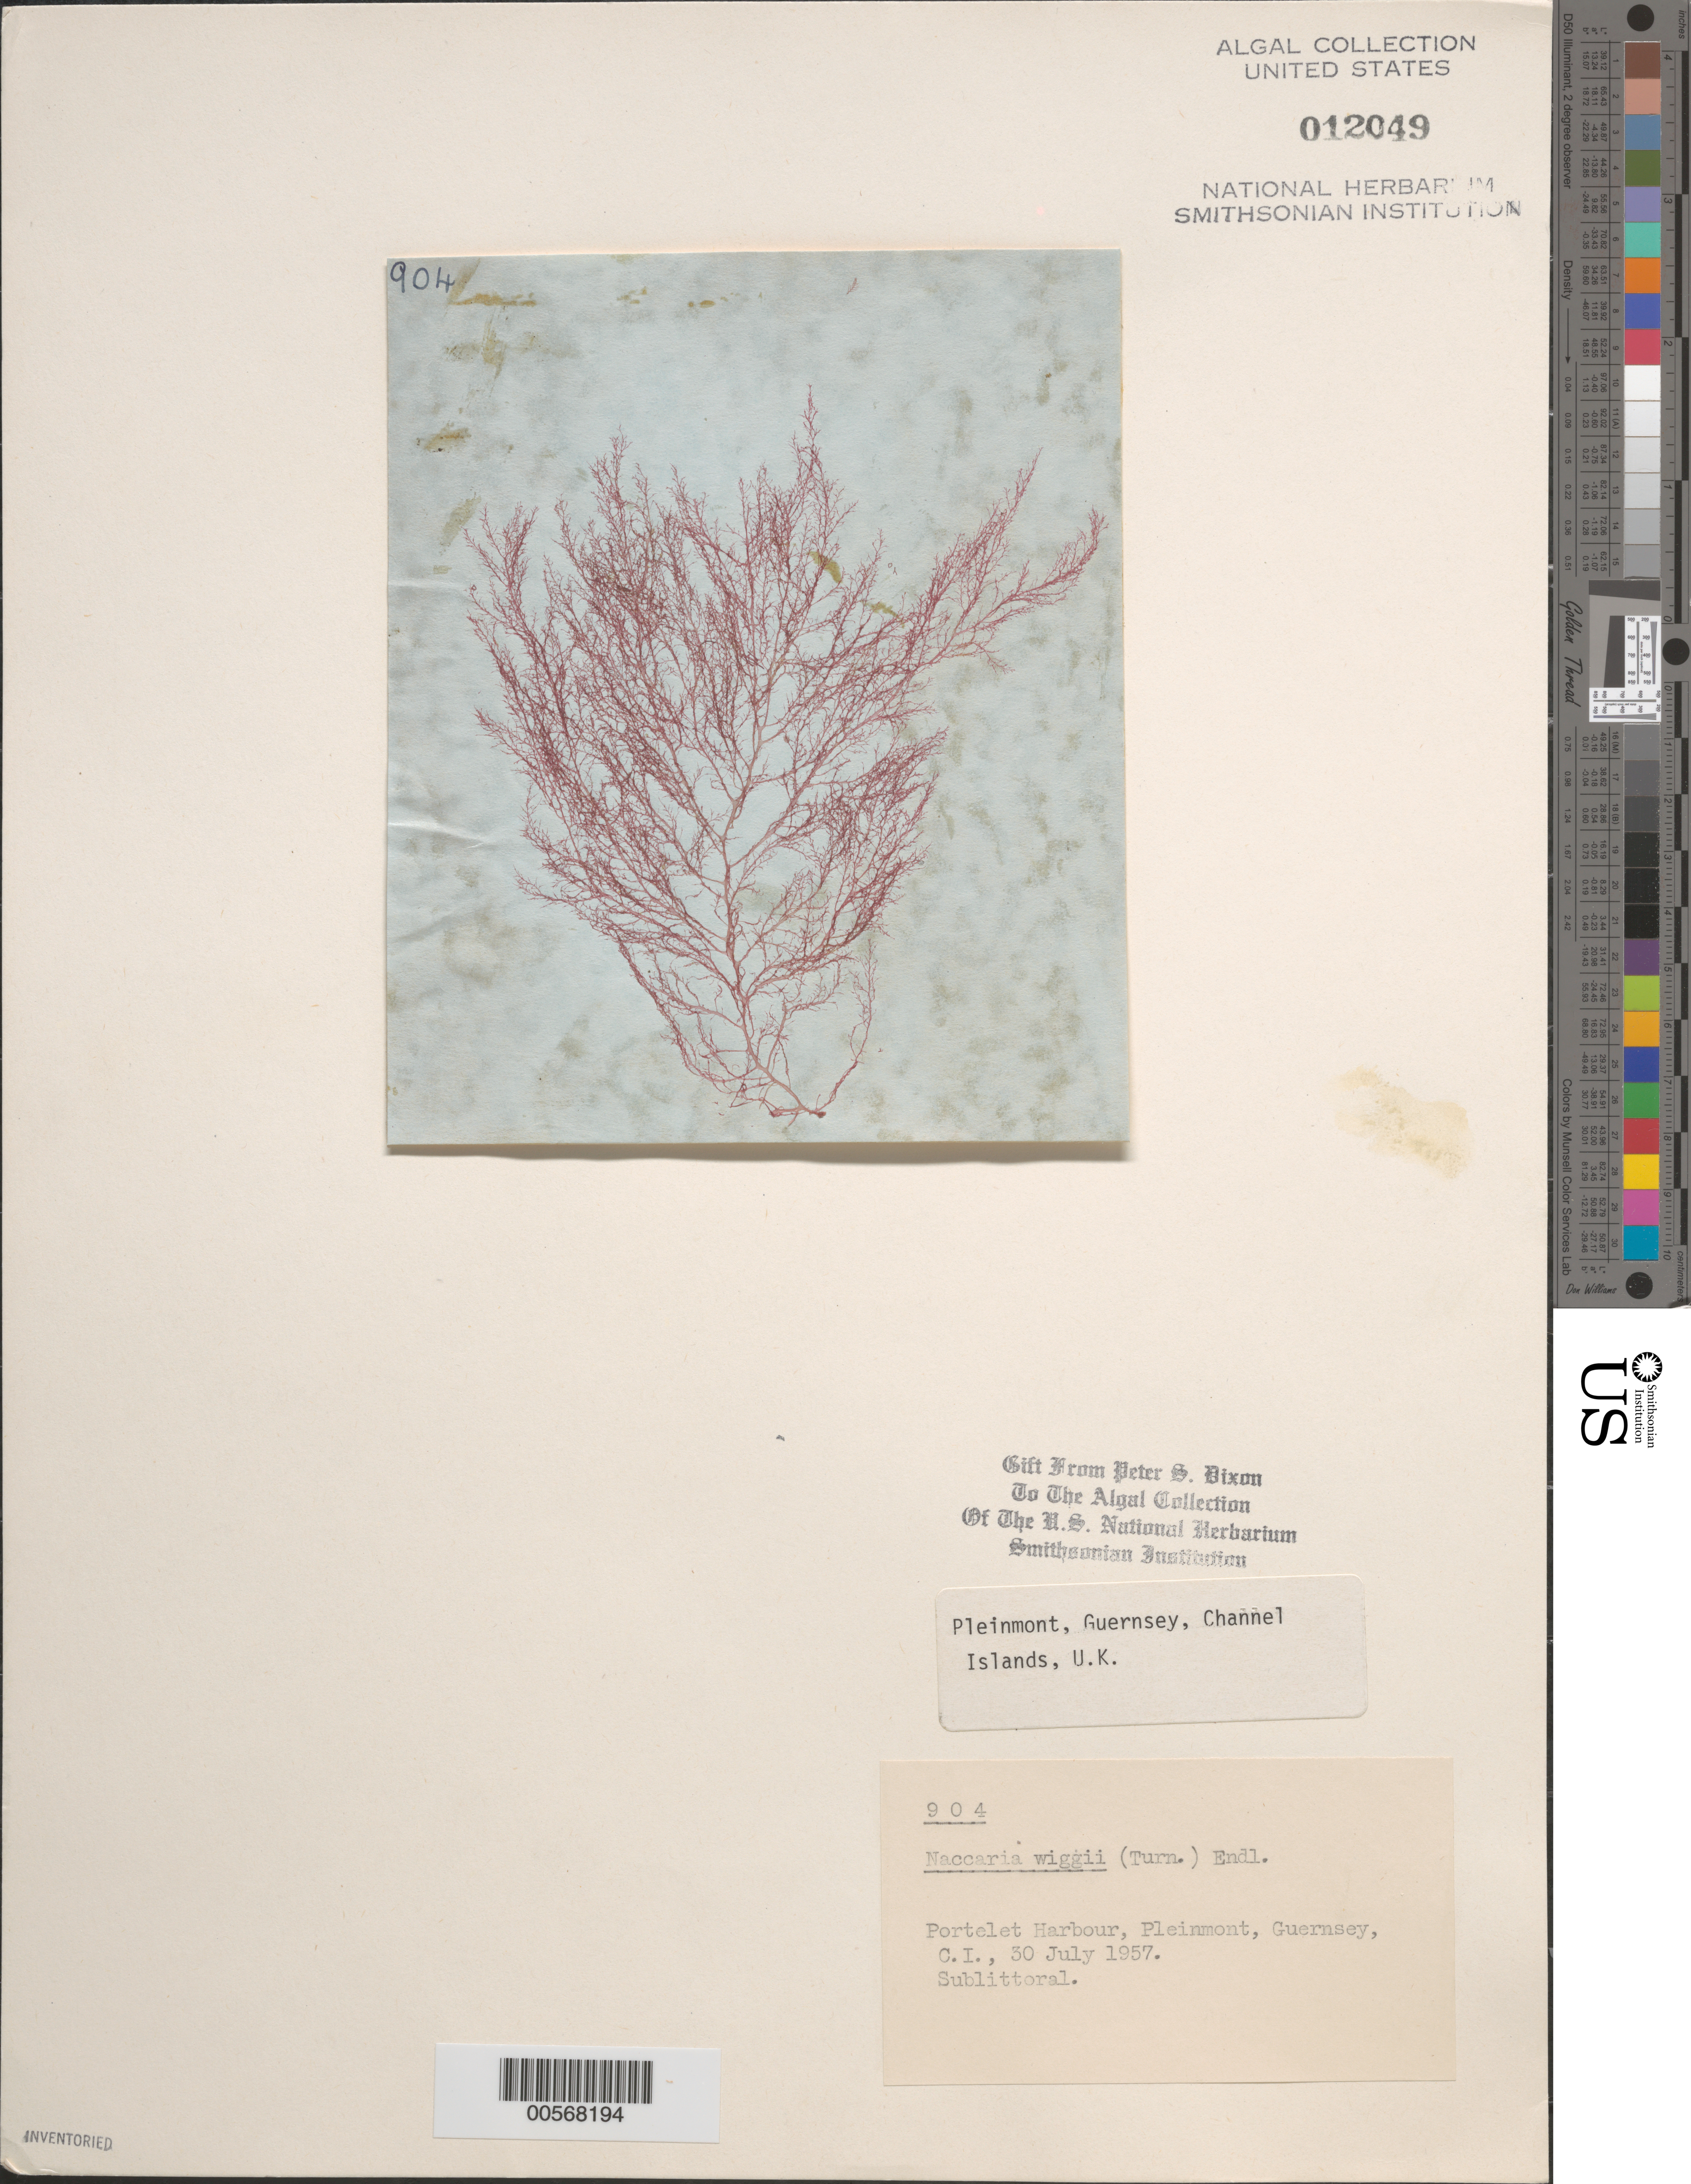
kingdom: Plantae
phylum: Rhodophyta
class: Florideophyceae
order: Bonnemaisoniales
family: Naccariaceae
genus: Naccaria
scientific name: Naccaria wiggii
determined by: Dixon, P. S.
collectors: P. S. Dixon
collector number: PSD 904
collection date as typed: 30 Jul 1957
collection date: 1957-07-30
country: United Kingdom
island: Guernsey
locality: Portelet Harbor, Pleinmont. Bailiwick of Guernsey.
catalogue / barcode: US 12049